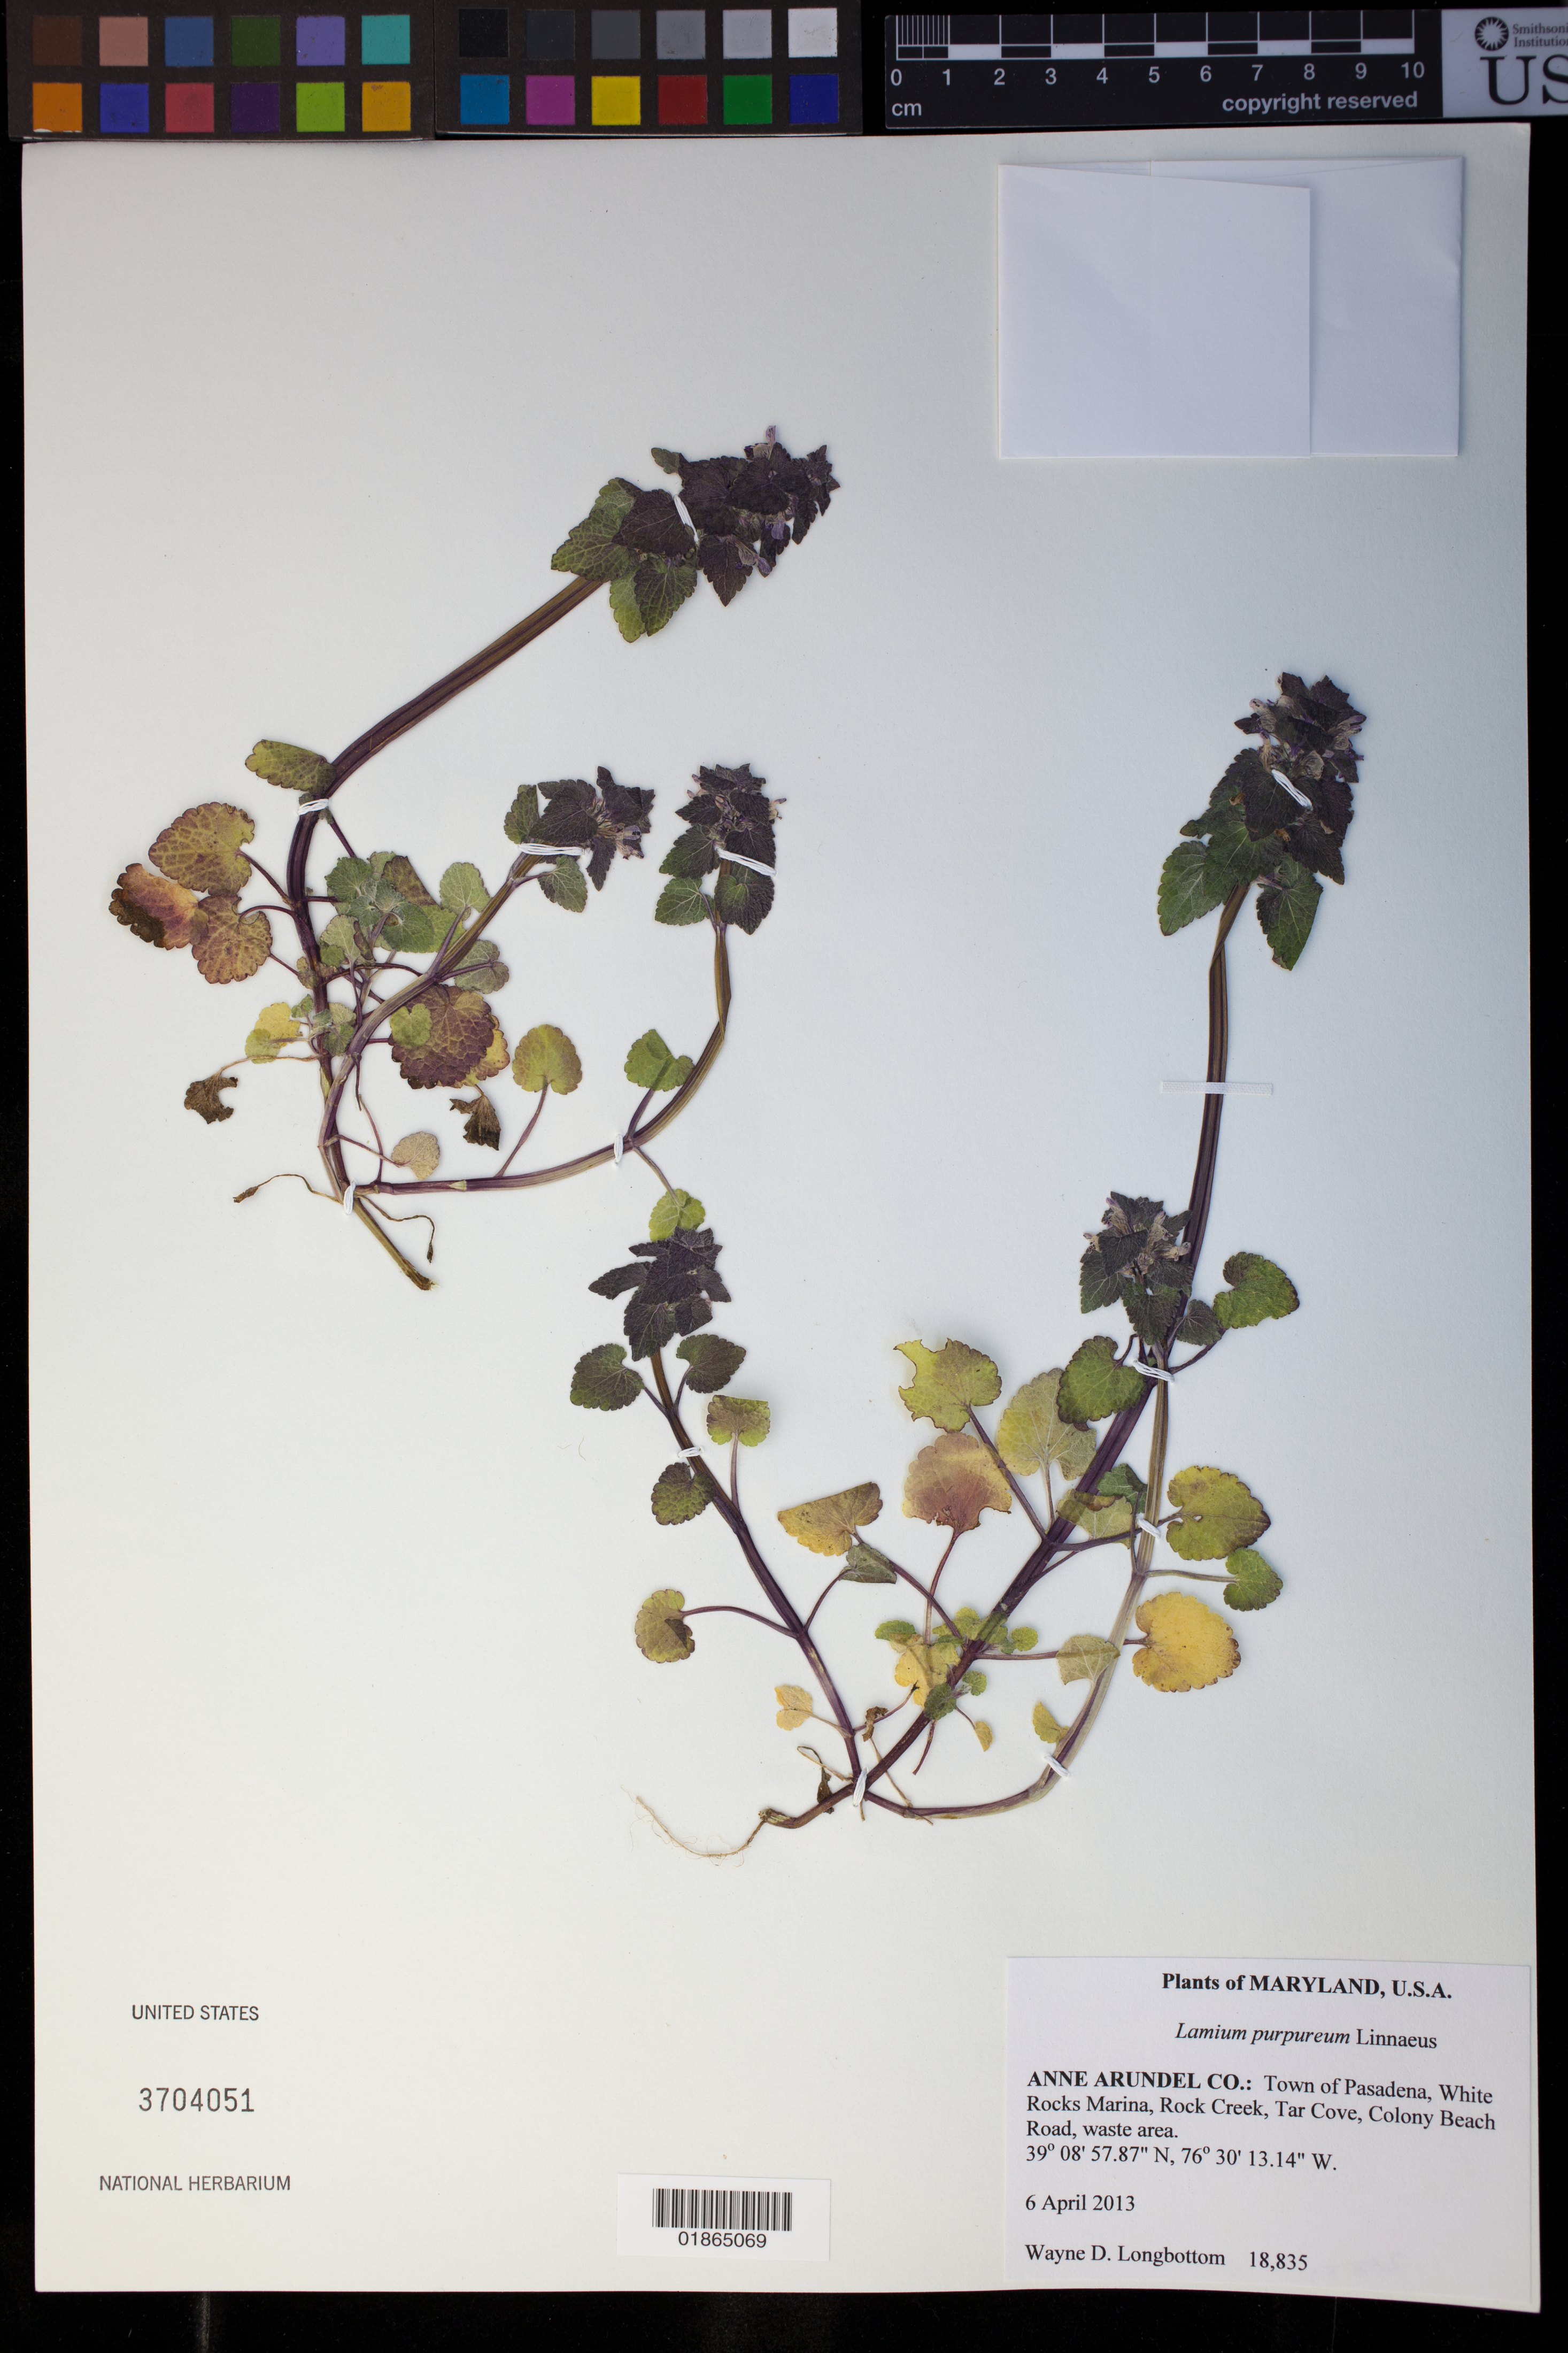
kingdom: Plantae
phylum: Tracheophyta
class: Magnoliopsida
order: Lamiales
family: Lamiaceae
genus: Lamium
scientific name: Lamium purpureum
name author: L.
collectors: W. D. Longbottom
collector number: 18835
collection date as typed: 6 April 2013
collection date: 2013-04-06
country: United States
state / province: Maryland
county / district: Anne Arundel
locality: Town of Pasadena, White Rocks Marina, Rock Creek, Tar Cove, Colony Beach Road, waste area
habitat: Waste area.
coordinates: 39 08 57.87 N, 76 30 13.14 W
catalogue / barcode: US 3704051